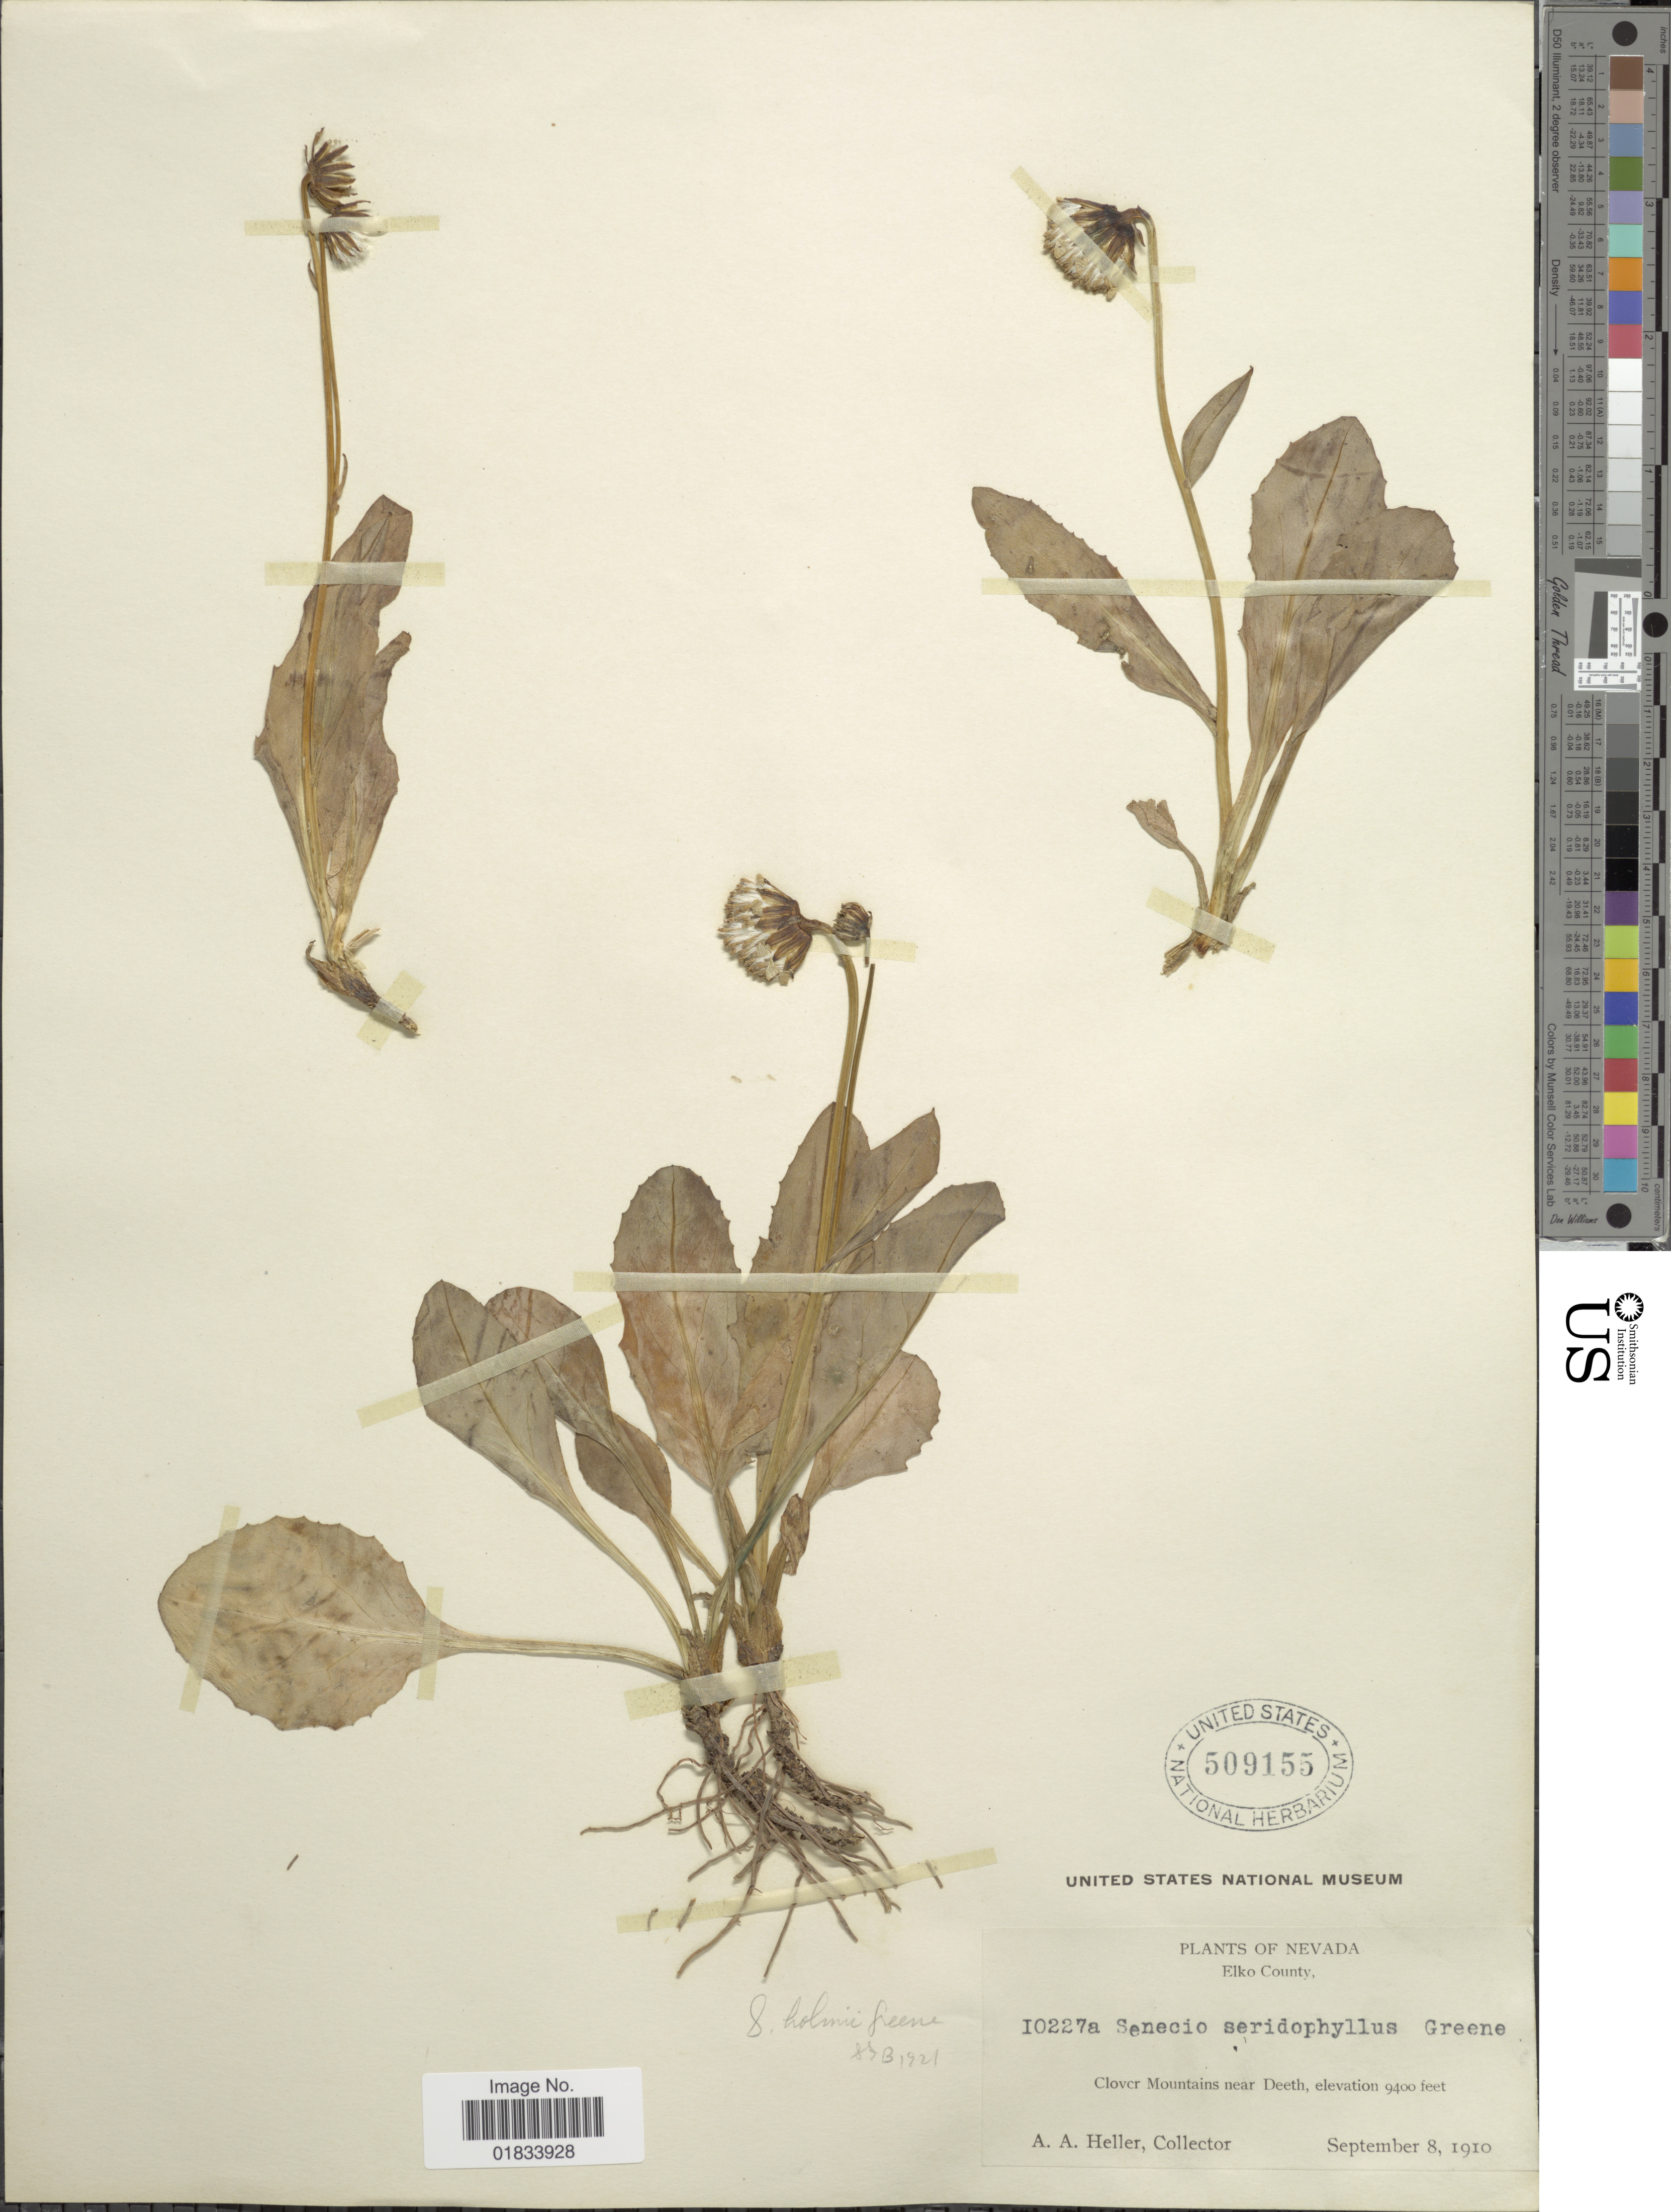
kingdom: Plantae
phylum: Tracheophyta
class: Magnoliopsida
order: Asterales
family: Asteraceae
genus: Senecio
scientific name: Senecio amplectens var. holmii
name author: (Greene) Harrington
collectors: A. A. Heller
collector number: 10227a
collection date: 1910-09-08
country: United States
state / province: Nevada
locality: Elko County, Clover Mountains near Deeth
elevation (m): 2865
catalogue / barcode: US 509155